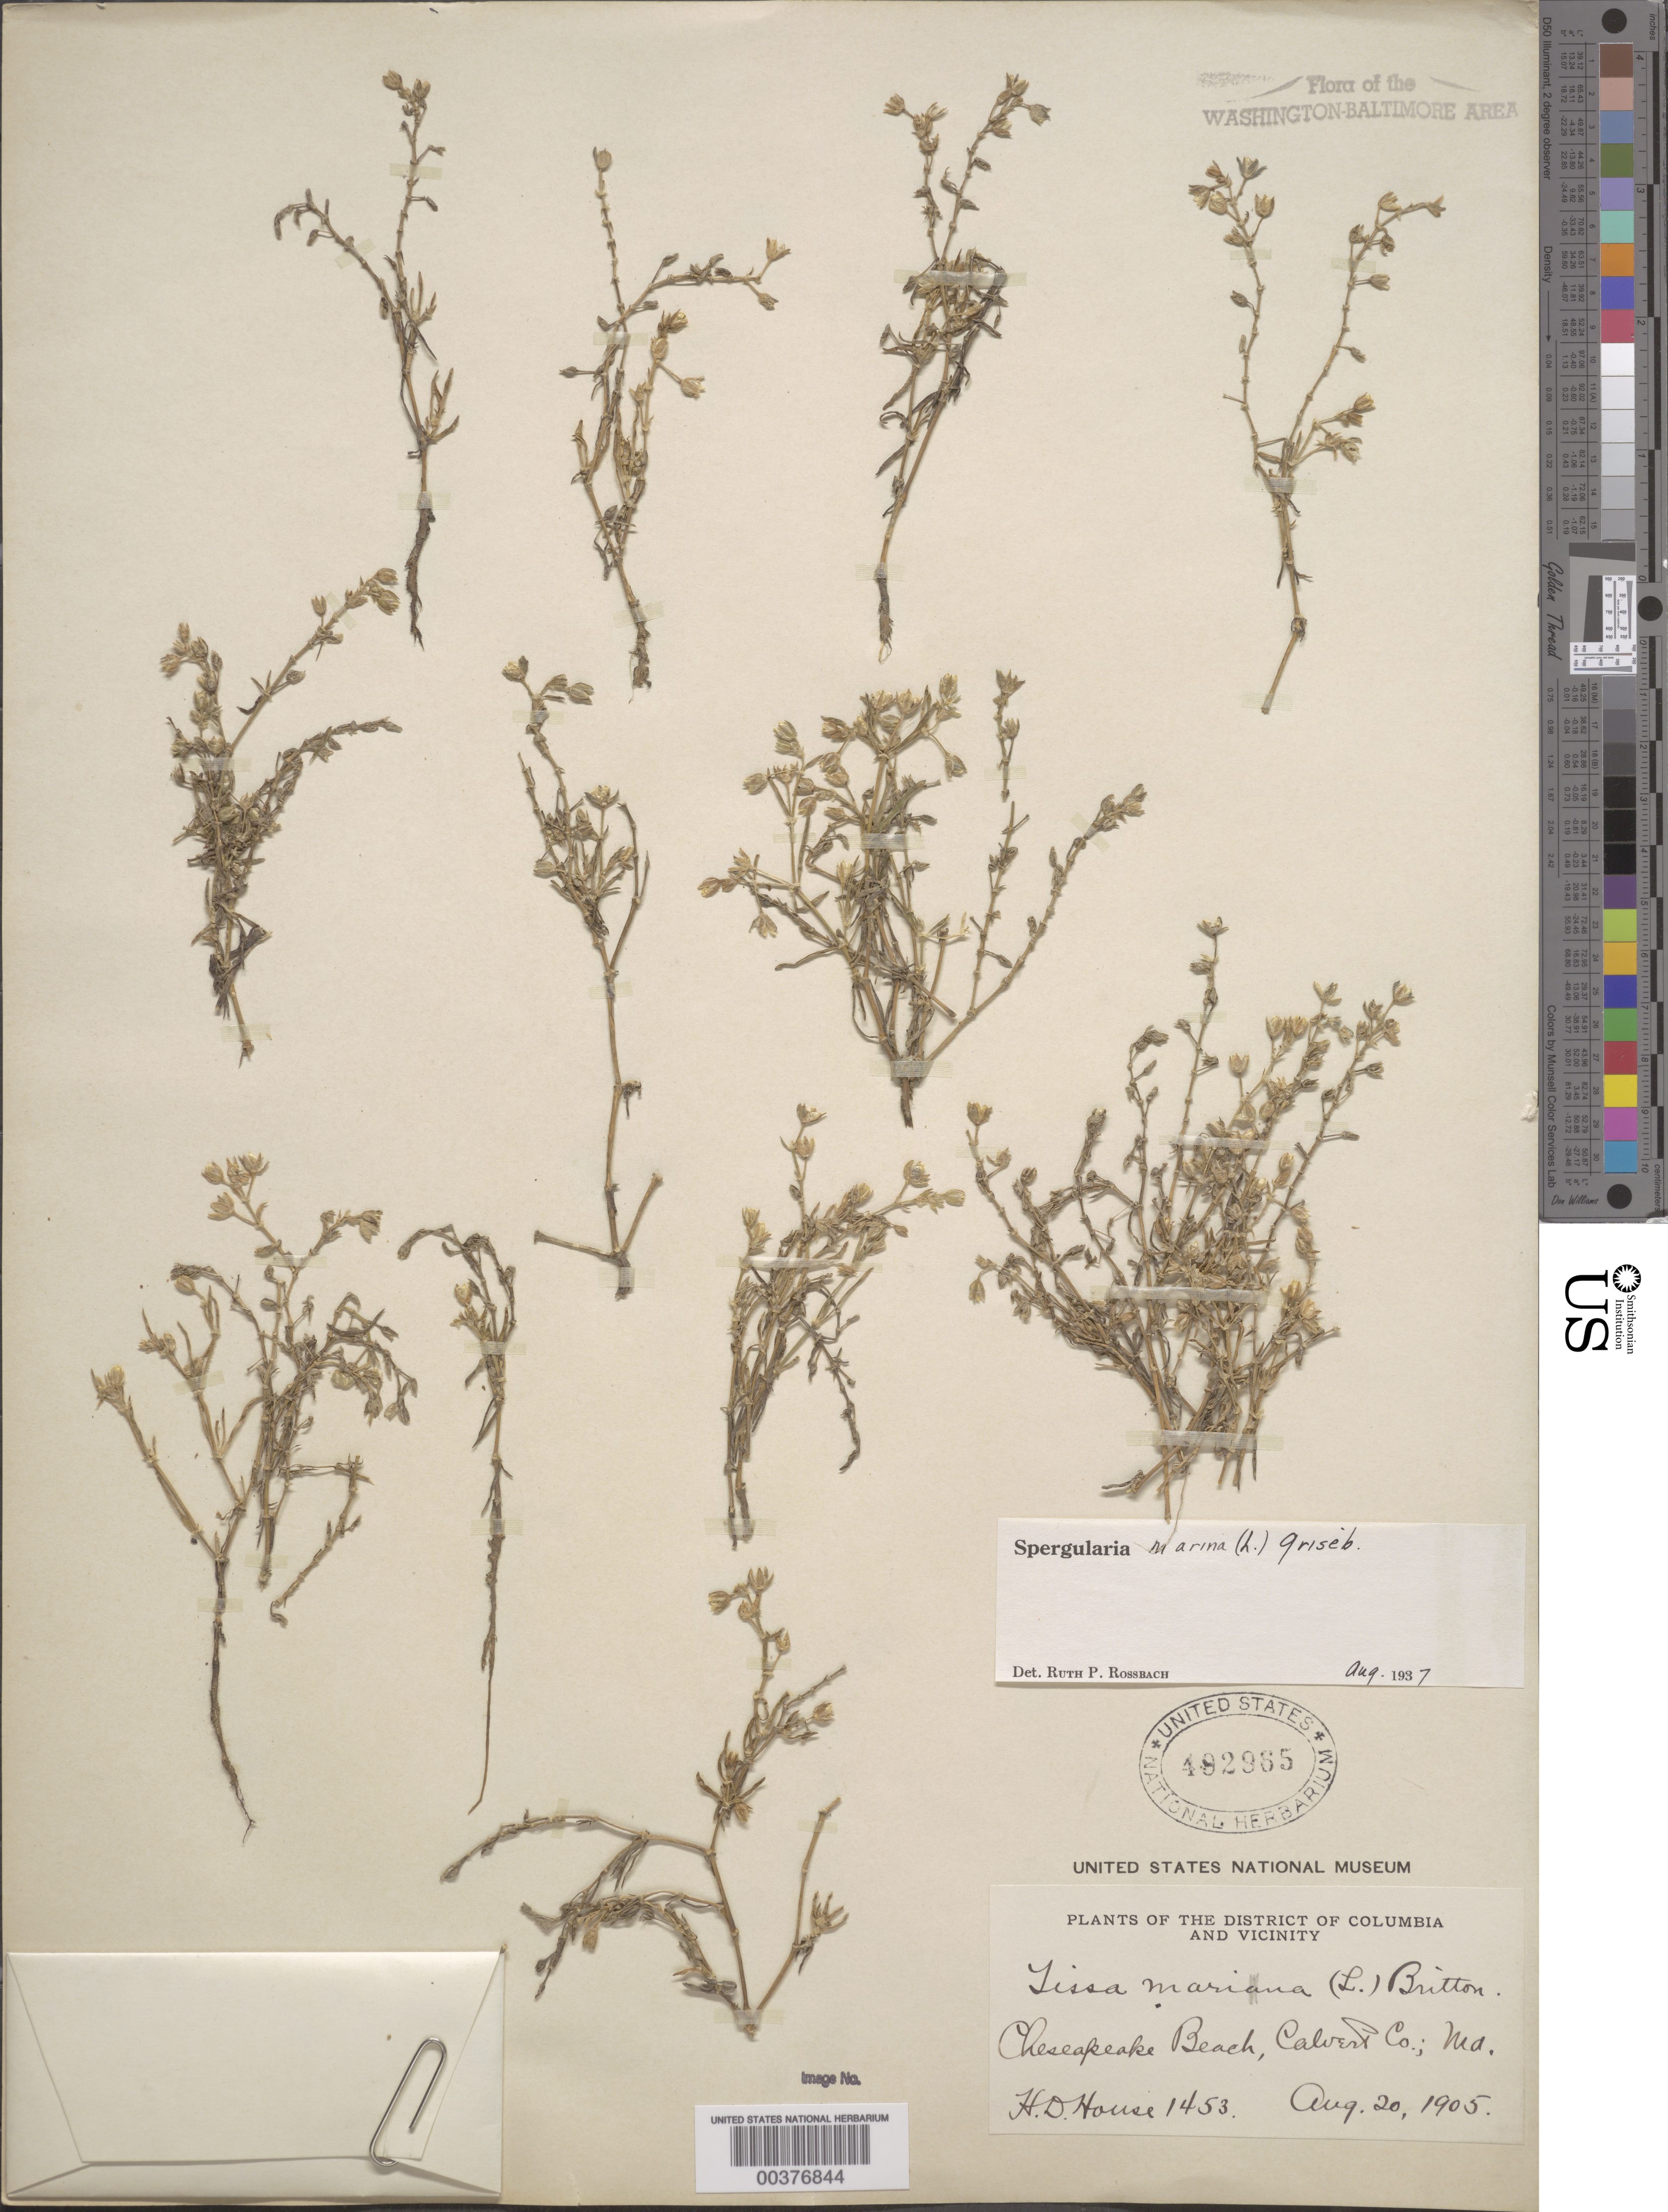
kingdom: Plantae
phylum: Tracheophyta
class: Magnoliopsida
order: Caryophyllales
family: Caryophyllaceae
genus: Spergularia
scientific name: Spergularia marina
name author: (L.) Griseb.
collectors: H. D. House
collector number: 1453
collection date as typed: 20 Aug 1905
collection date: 1905-08-20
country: United States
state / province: Maryland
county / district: Calvert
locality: Chesapeake Beach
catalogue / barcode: US 492965